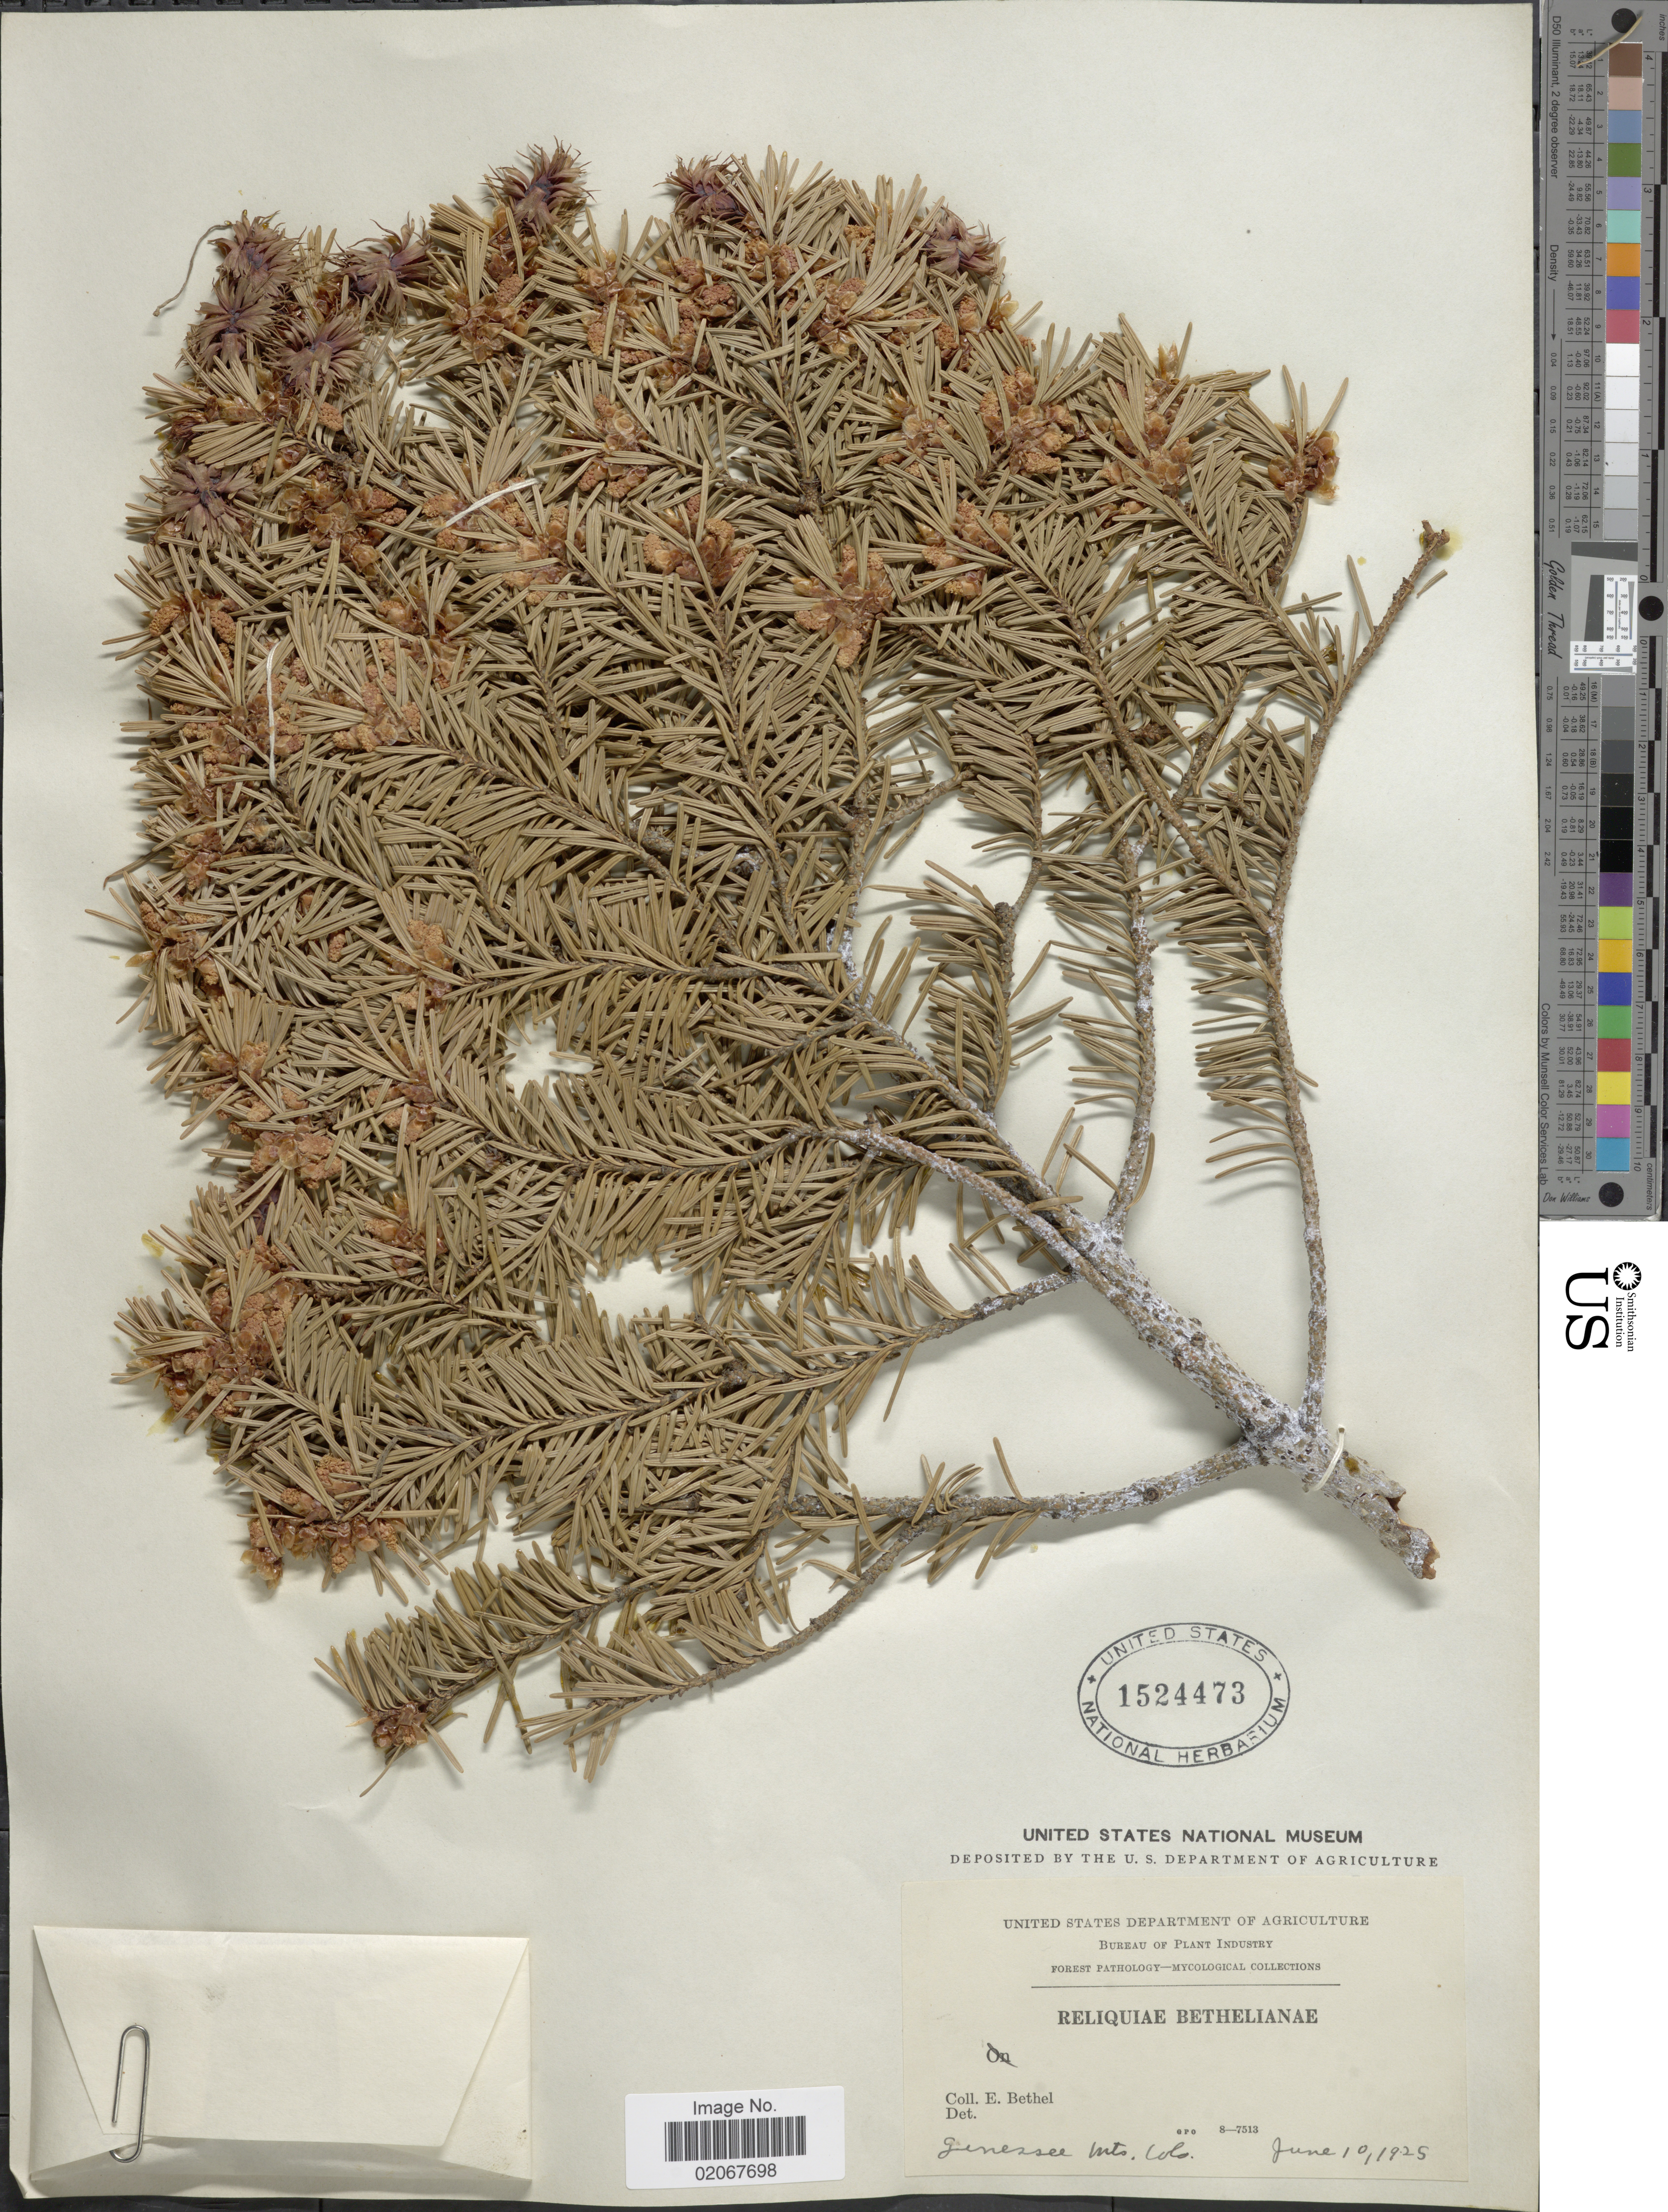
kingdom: Plantae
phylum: Tracheophyta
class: Pinopsida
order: Pinales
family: Pinaceae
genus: Pseudotsuga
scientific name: Pseudotsuga menziesii var. glauca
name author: (Beissn.) Franco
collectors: E. Bethel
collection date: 1925-06-10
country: United States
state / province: Colorado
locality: Genessee Mts. Colo.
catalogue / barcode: US 1524473